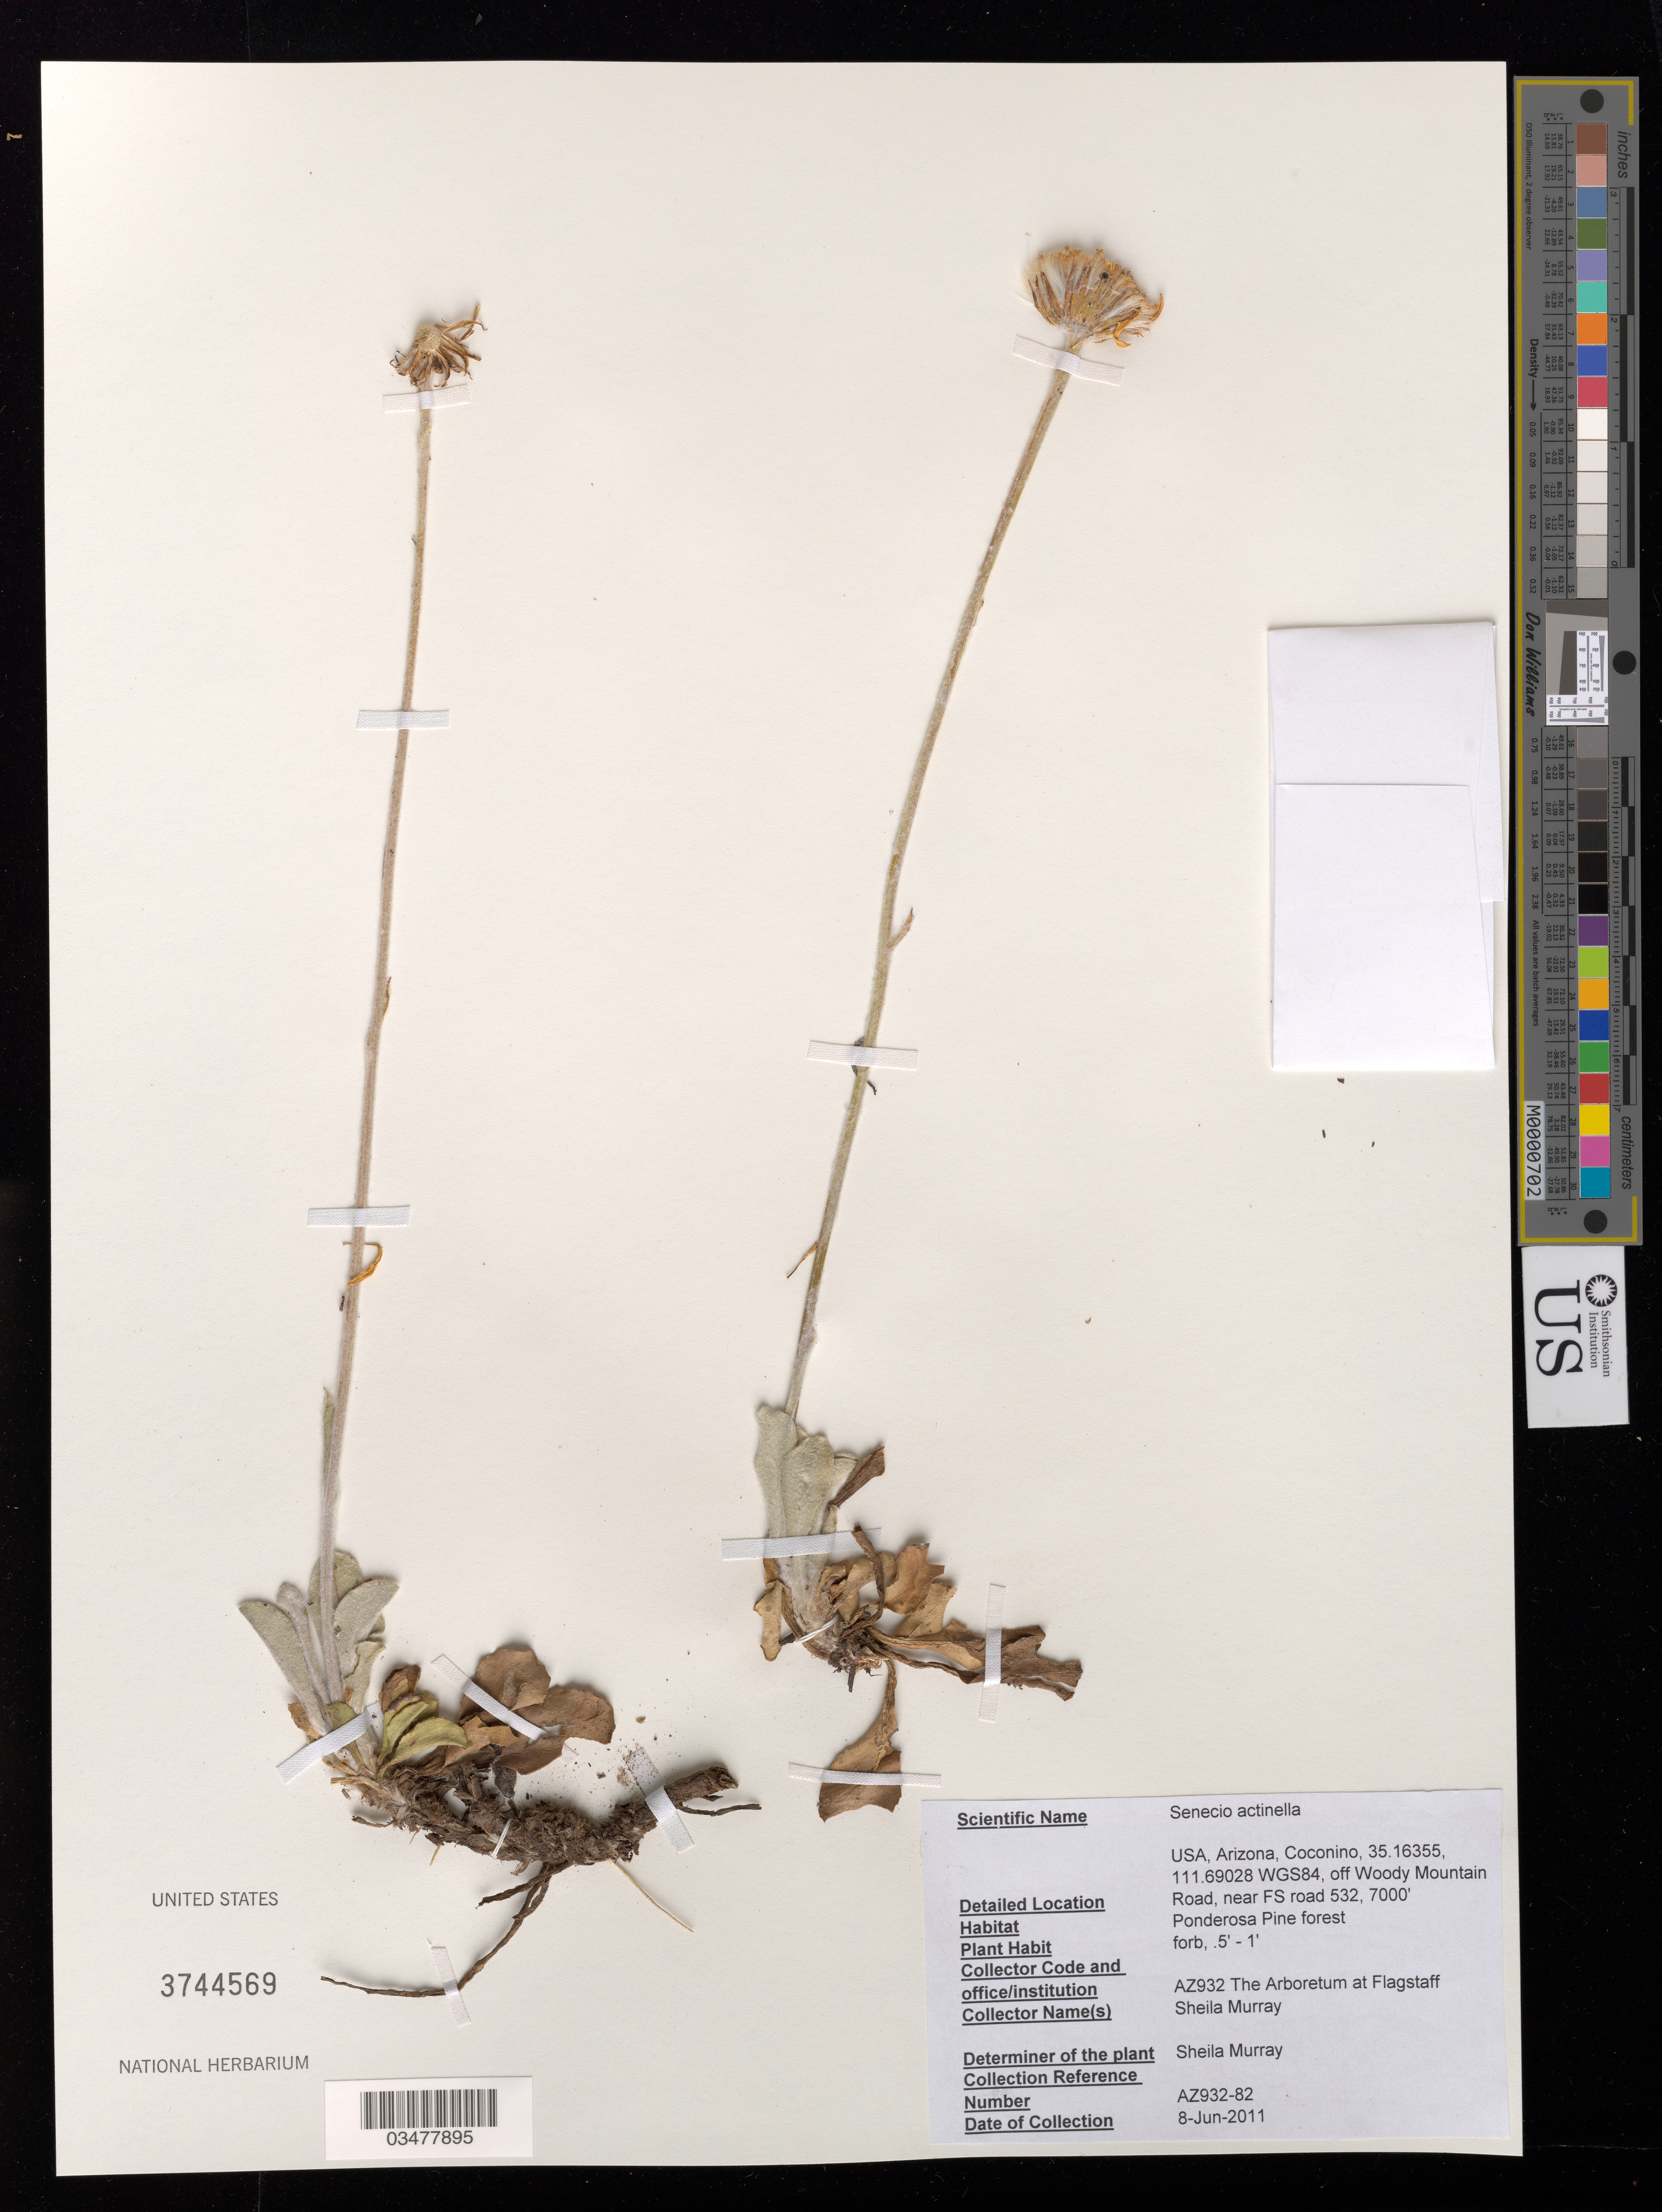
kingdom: Plantae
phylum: Tracheophyta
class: Magnoliopsida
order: Asterales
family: Asteraceae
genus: Senecio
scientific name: Senecio actinella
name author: Greene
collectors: S. Murray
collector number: AZ932-82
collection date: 2011-06-08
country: United States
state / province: Arizona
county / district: Coconino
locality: off Woody Mtn Road, near FSroad 532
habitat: Ponderosa Pine forest.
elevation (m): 2134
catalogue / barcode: US 3744569